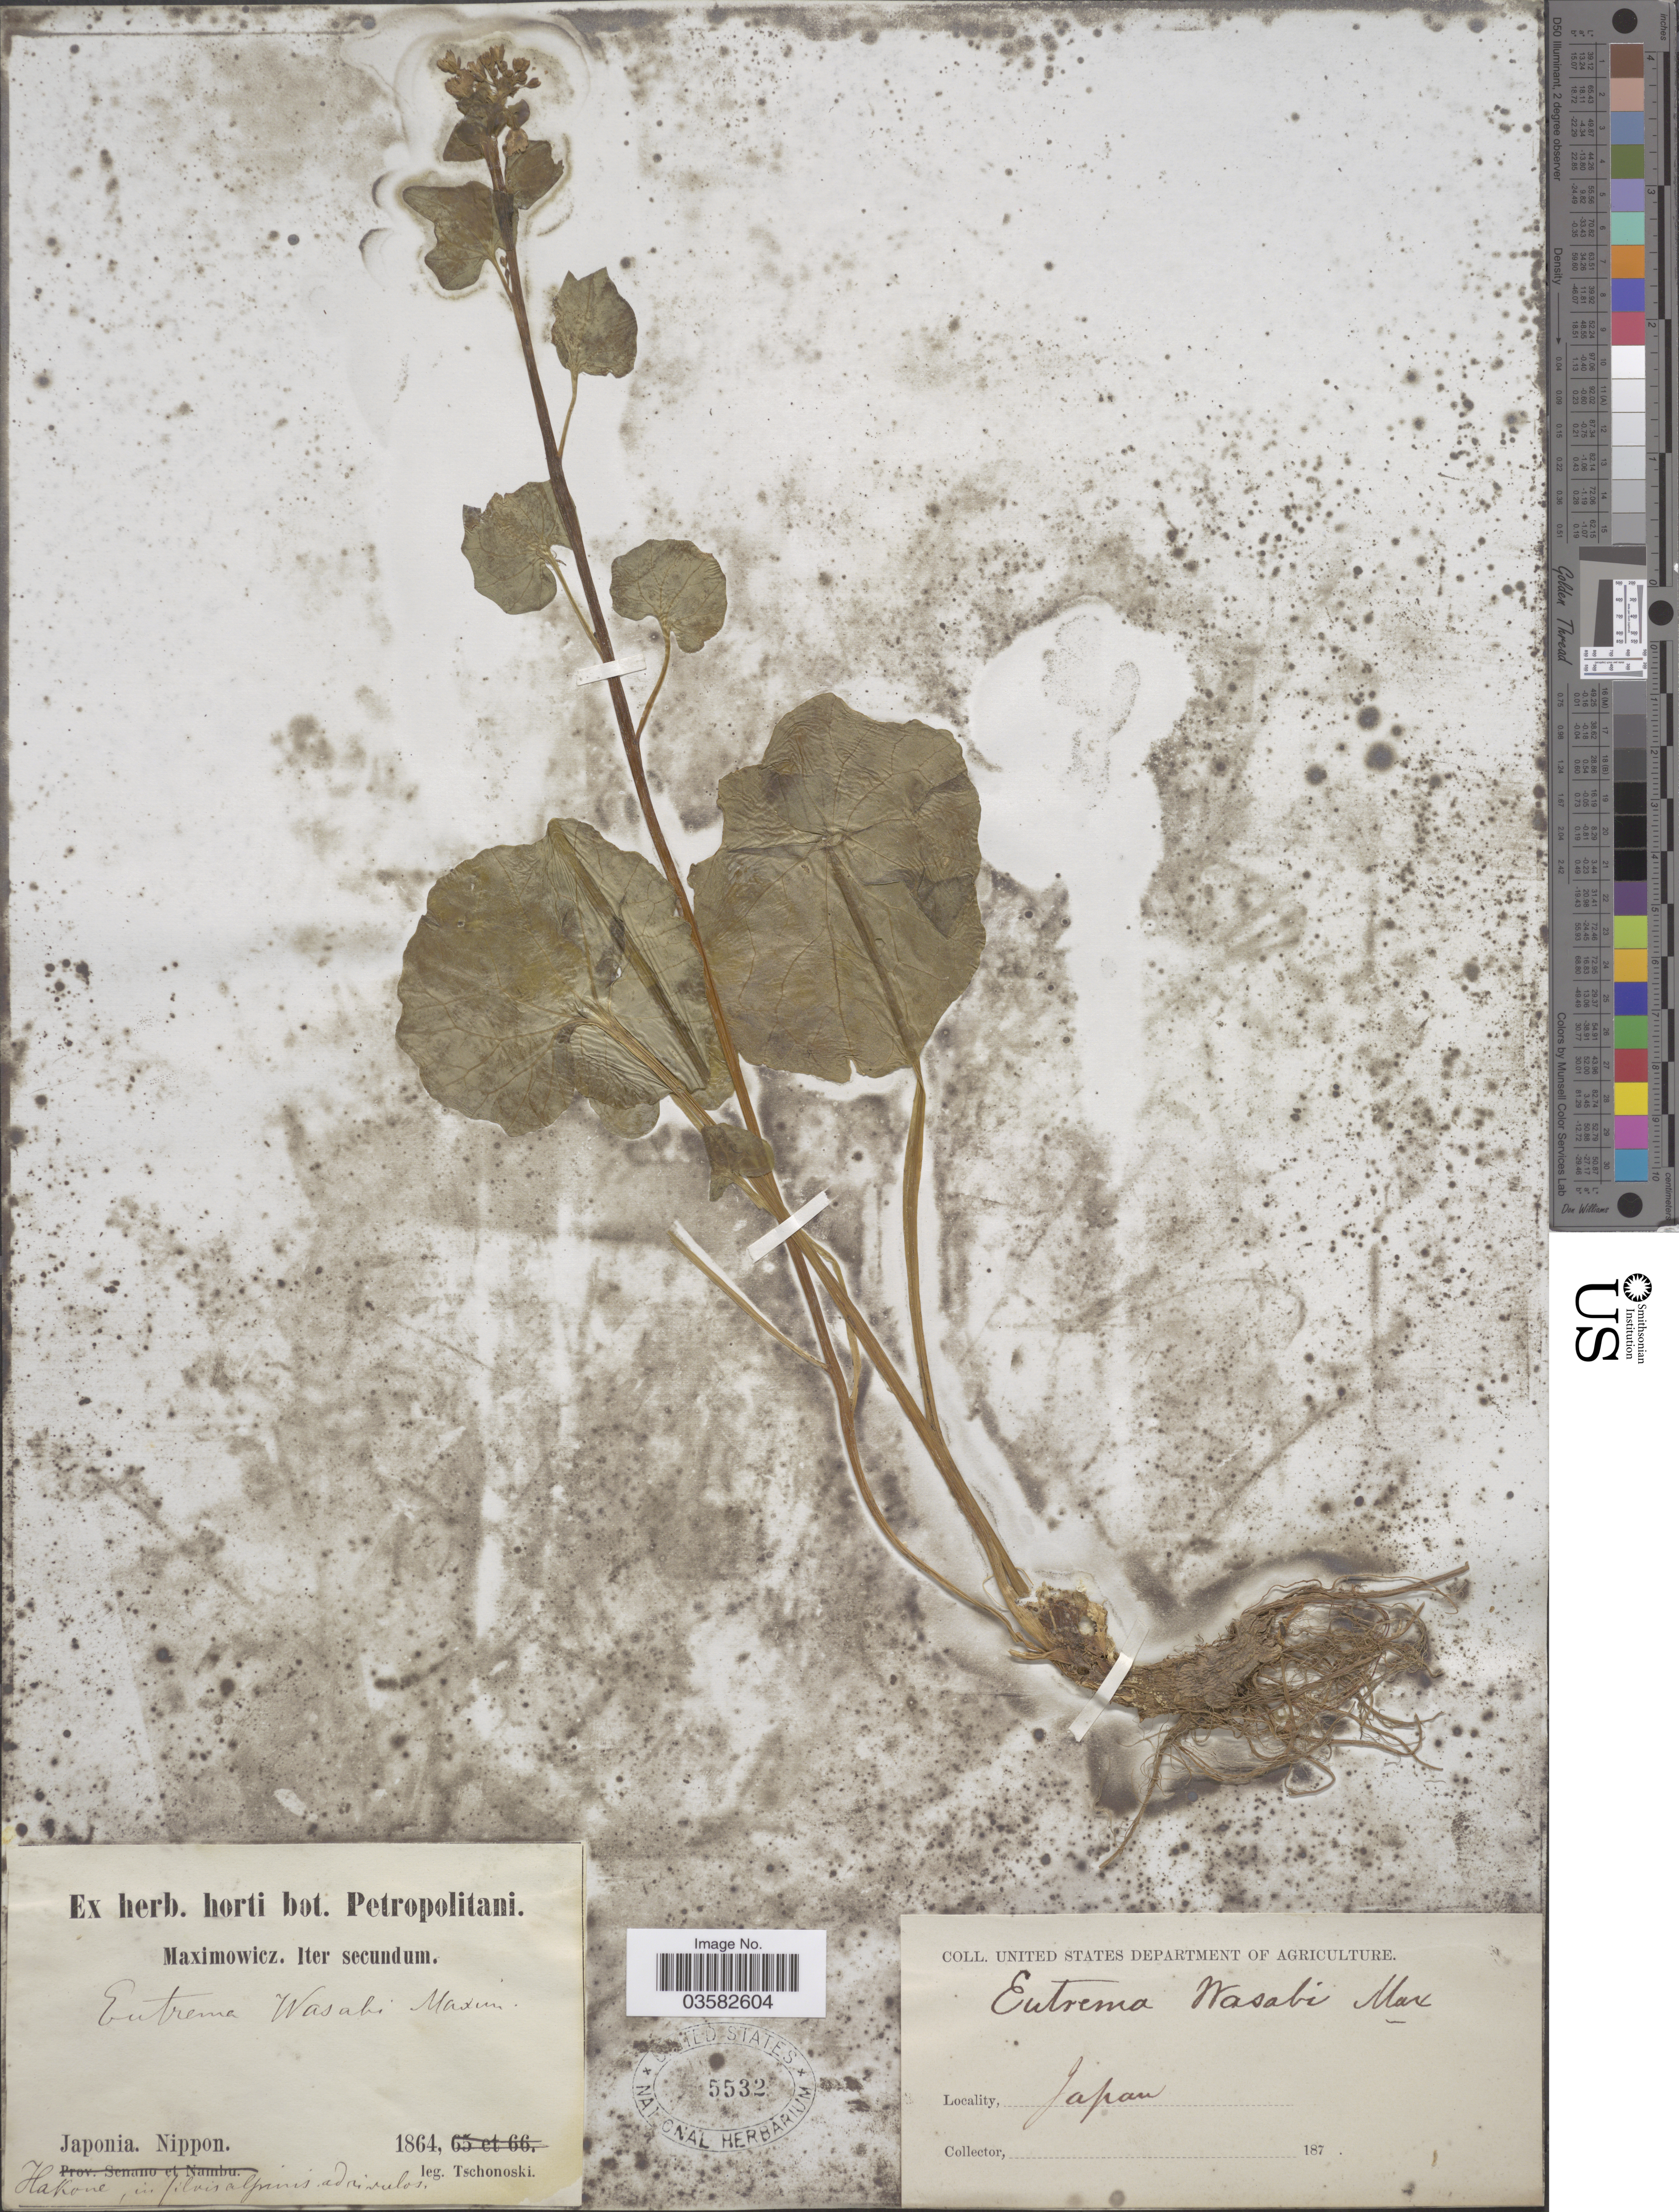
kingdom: Plantae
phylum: Tracheophyta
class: Magnoliopsida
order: Brassicales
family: Brassicaceae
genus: Eutrema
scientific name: Eutrema japonicum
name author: (Miq.) Koidz.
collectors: -. Tschonoski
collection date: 1864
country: Japan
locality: Nippon. Hakone, in silvis alpius ad rivulos.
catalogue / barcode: US 5532